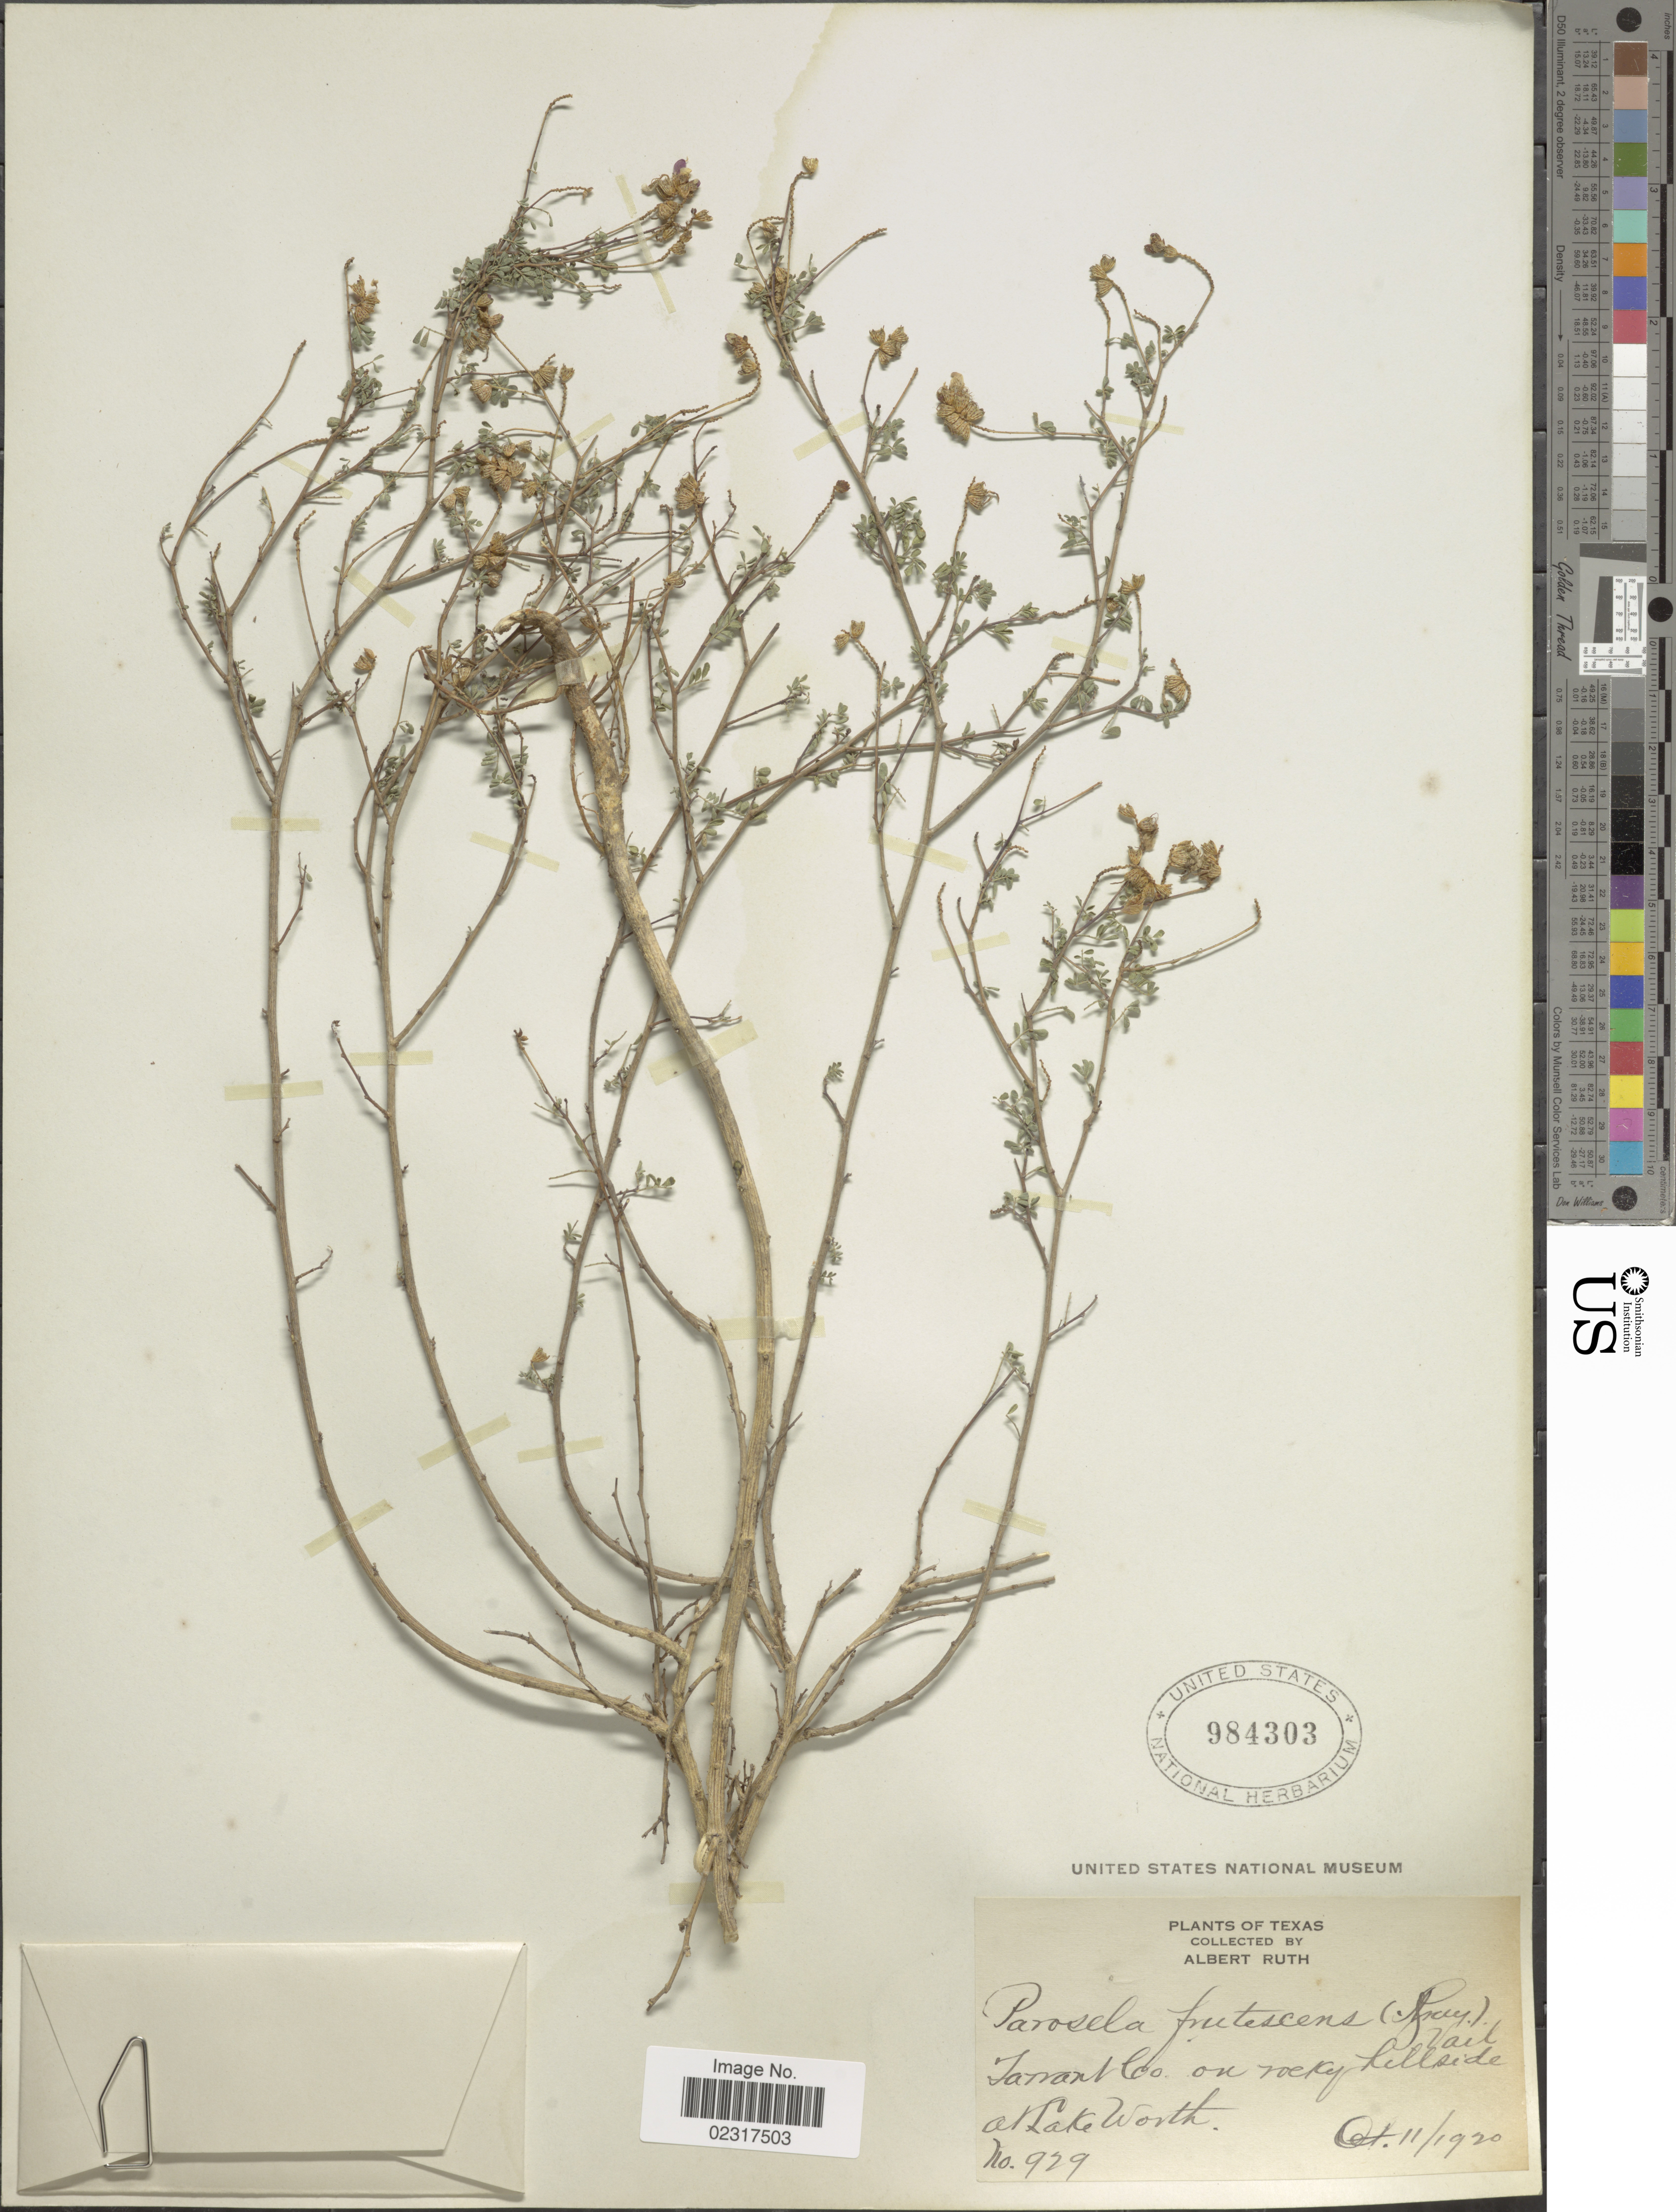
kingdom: Plantae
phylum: Tracheophyta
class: Magnoliopsida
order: Fabales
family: Fabaceae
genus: Dalea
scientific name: Dalea frutescens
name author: A. Gray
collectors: A. Ruth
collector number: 929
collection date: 1920-10-11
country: United States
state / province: Texas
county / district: Tarrant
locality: On rocky hillside at Lake Worth, Tarrant Co.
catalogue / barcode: US 984303